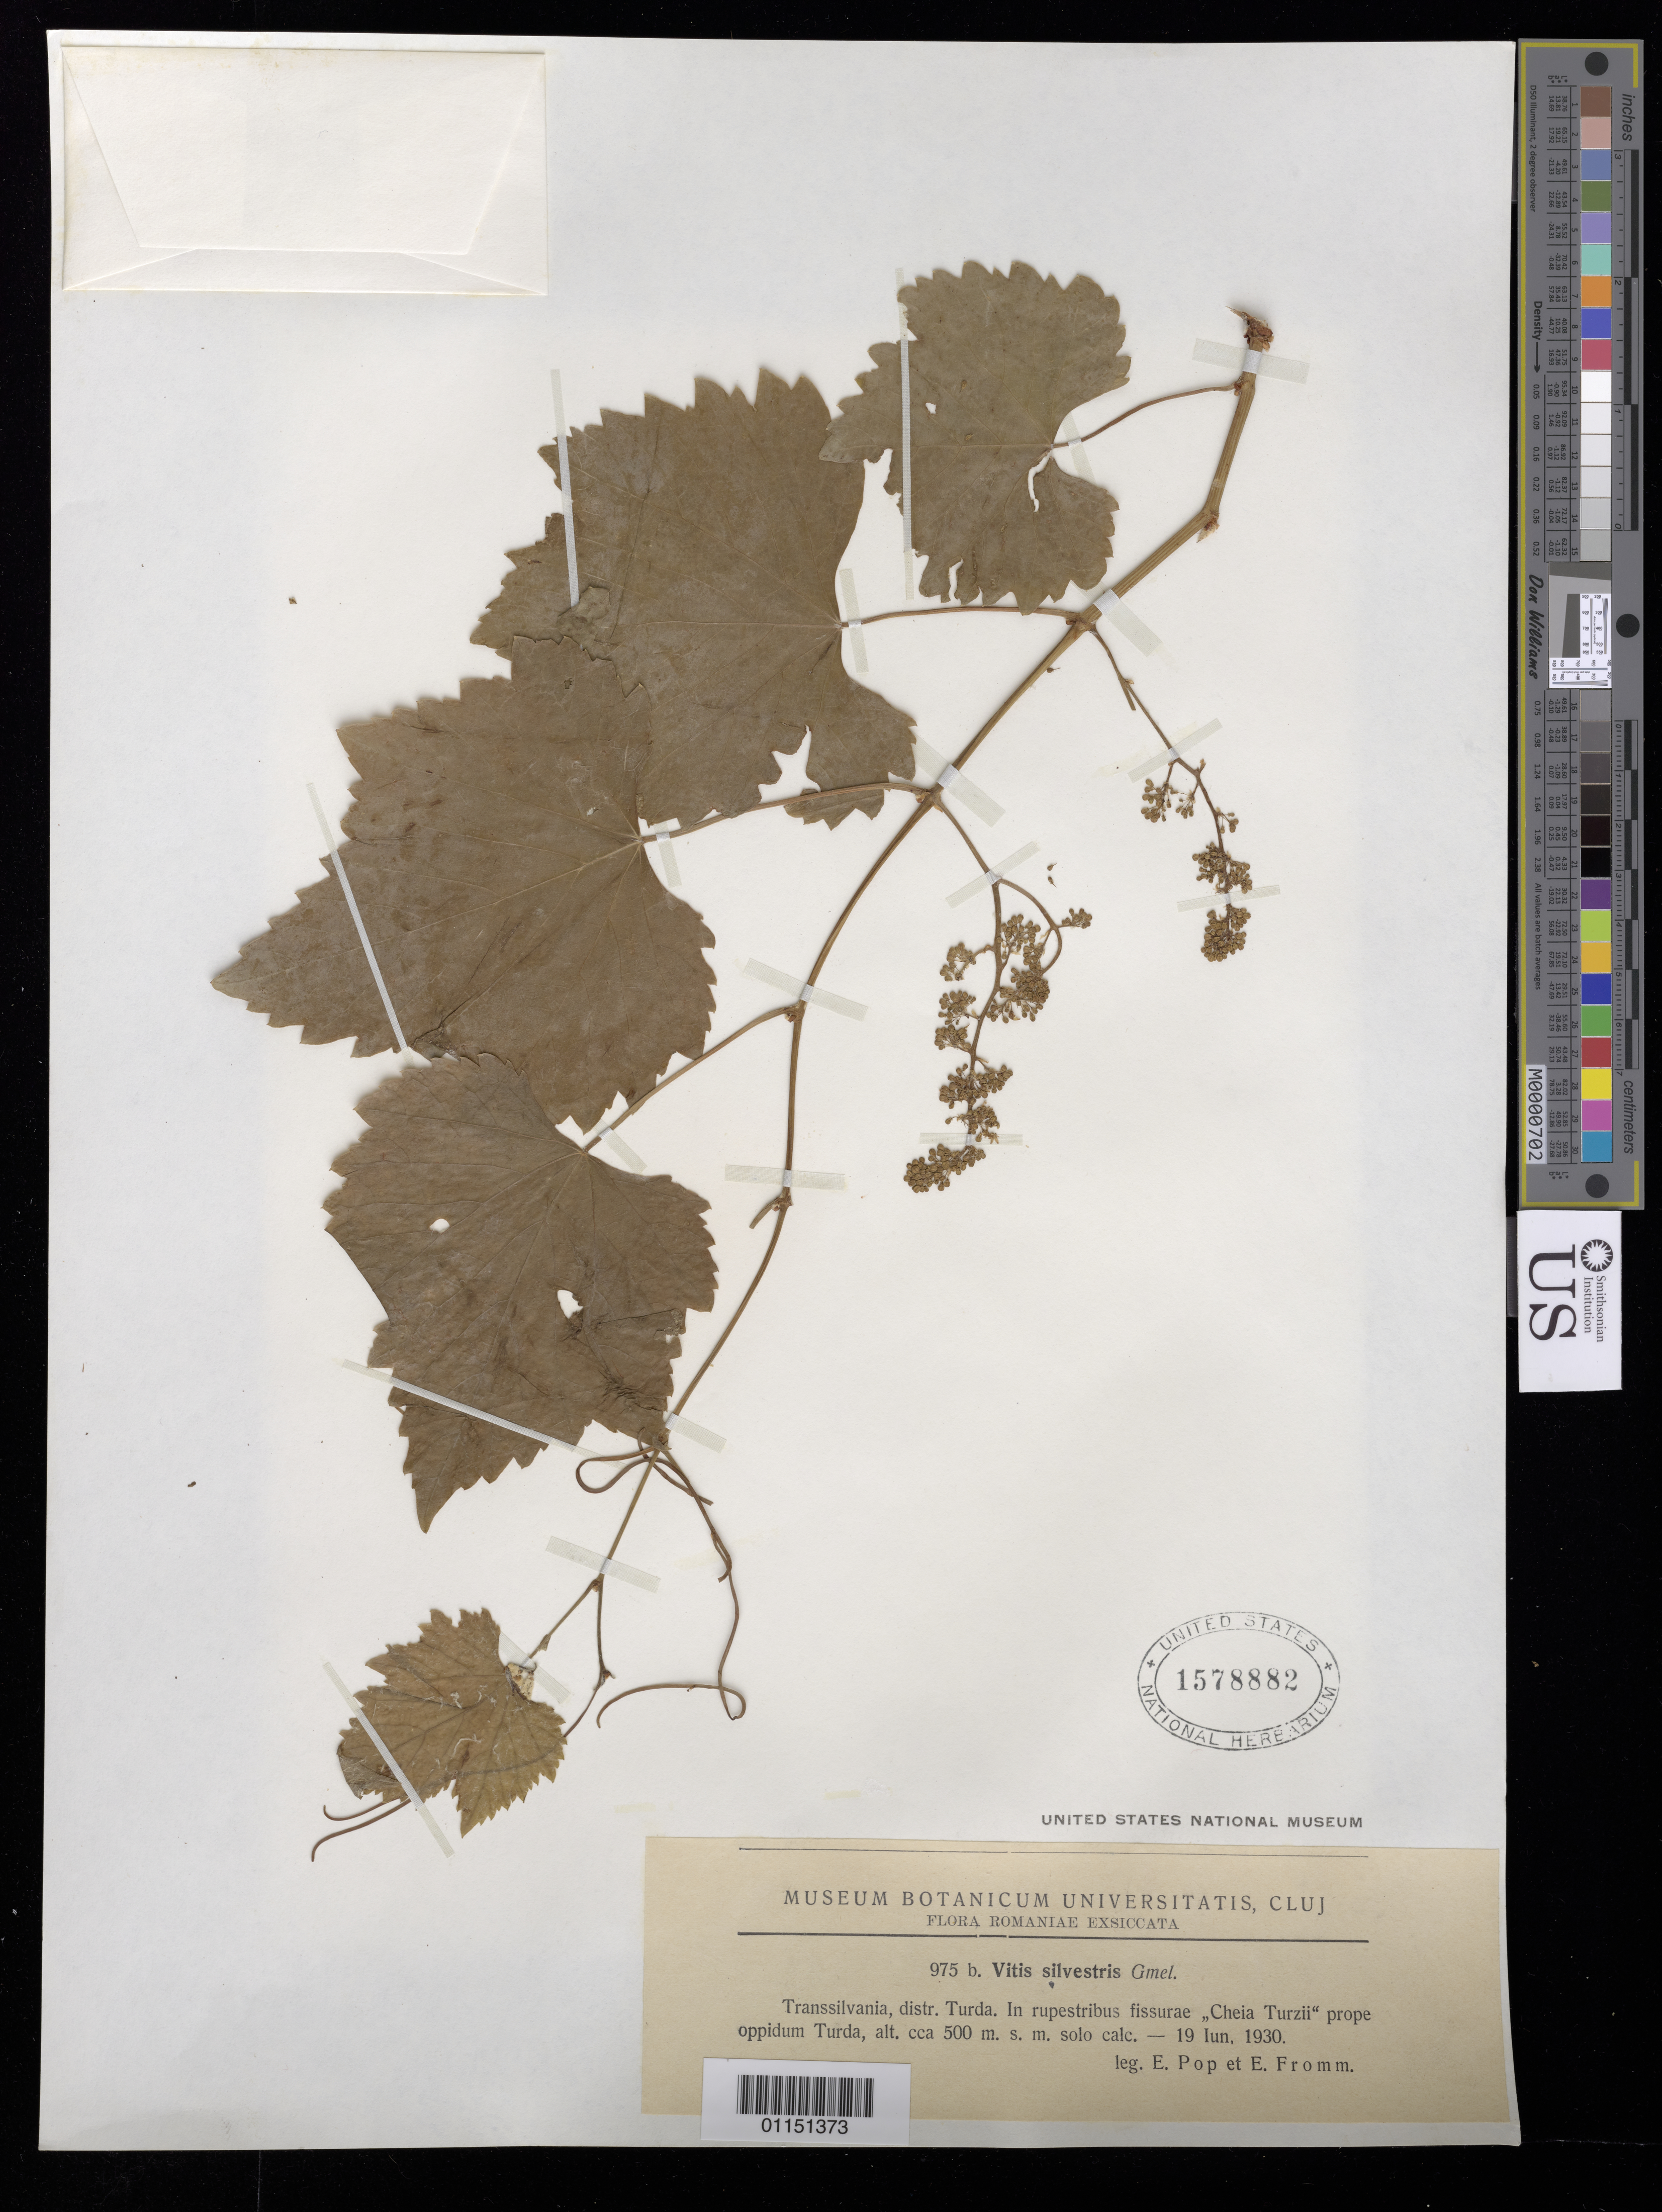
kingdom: Plantae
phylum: Tracheophyta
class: Magnoliopsida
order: Vitales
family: Vitaceae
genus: Vitis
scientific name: Vitis silvestrii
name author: Pamp.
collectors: E. Pop & E. Fromm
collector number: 975 b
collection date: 1930-06-19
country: Romania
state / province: Cluj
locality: In rupestribus fissurae "Cheia Turzii" prope oppidum Turda.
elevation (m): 500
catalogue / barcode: US 1578882